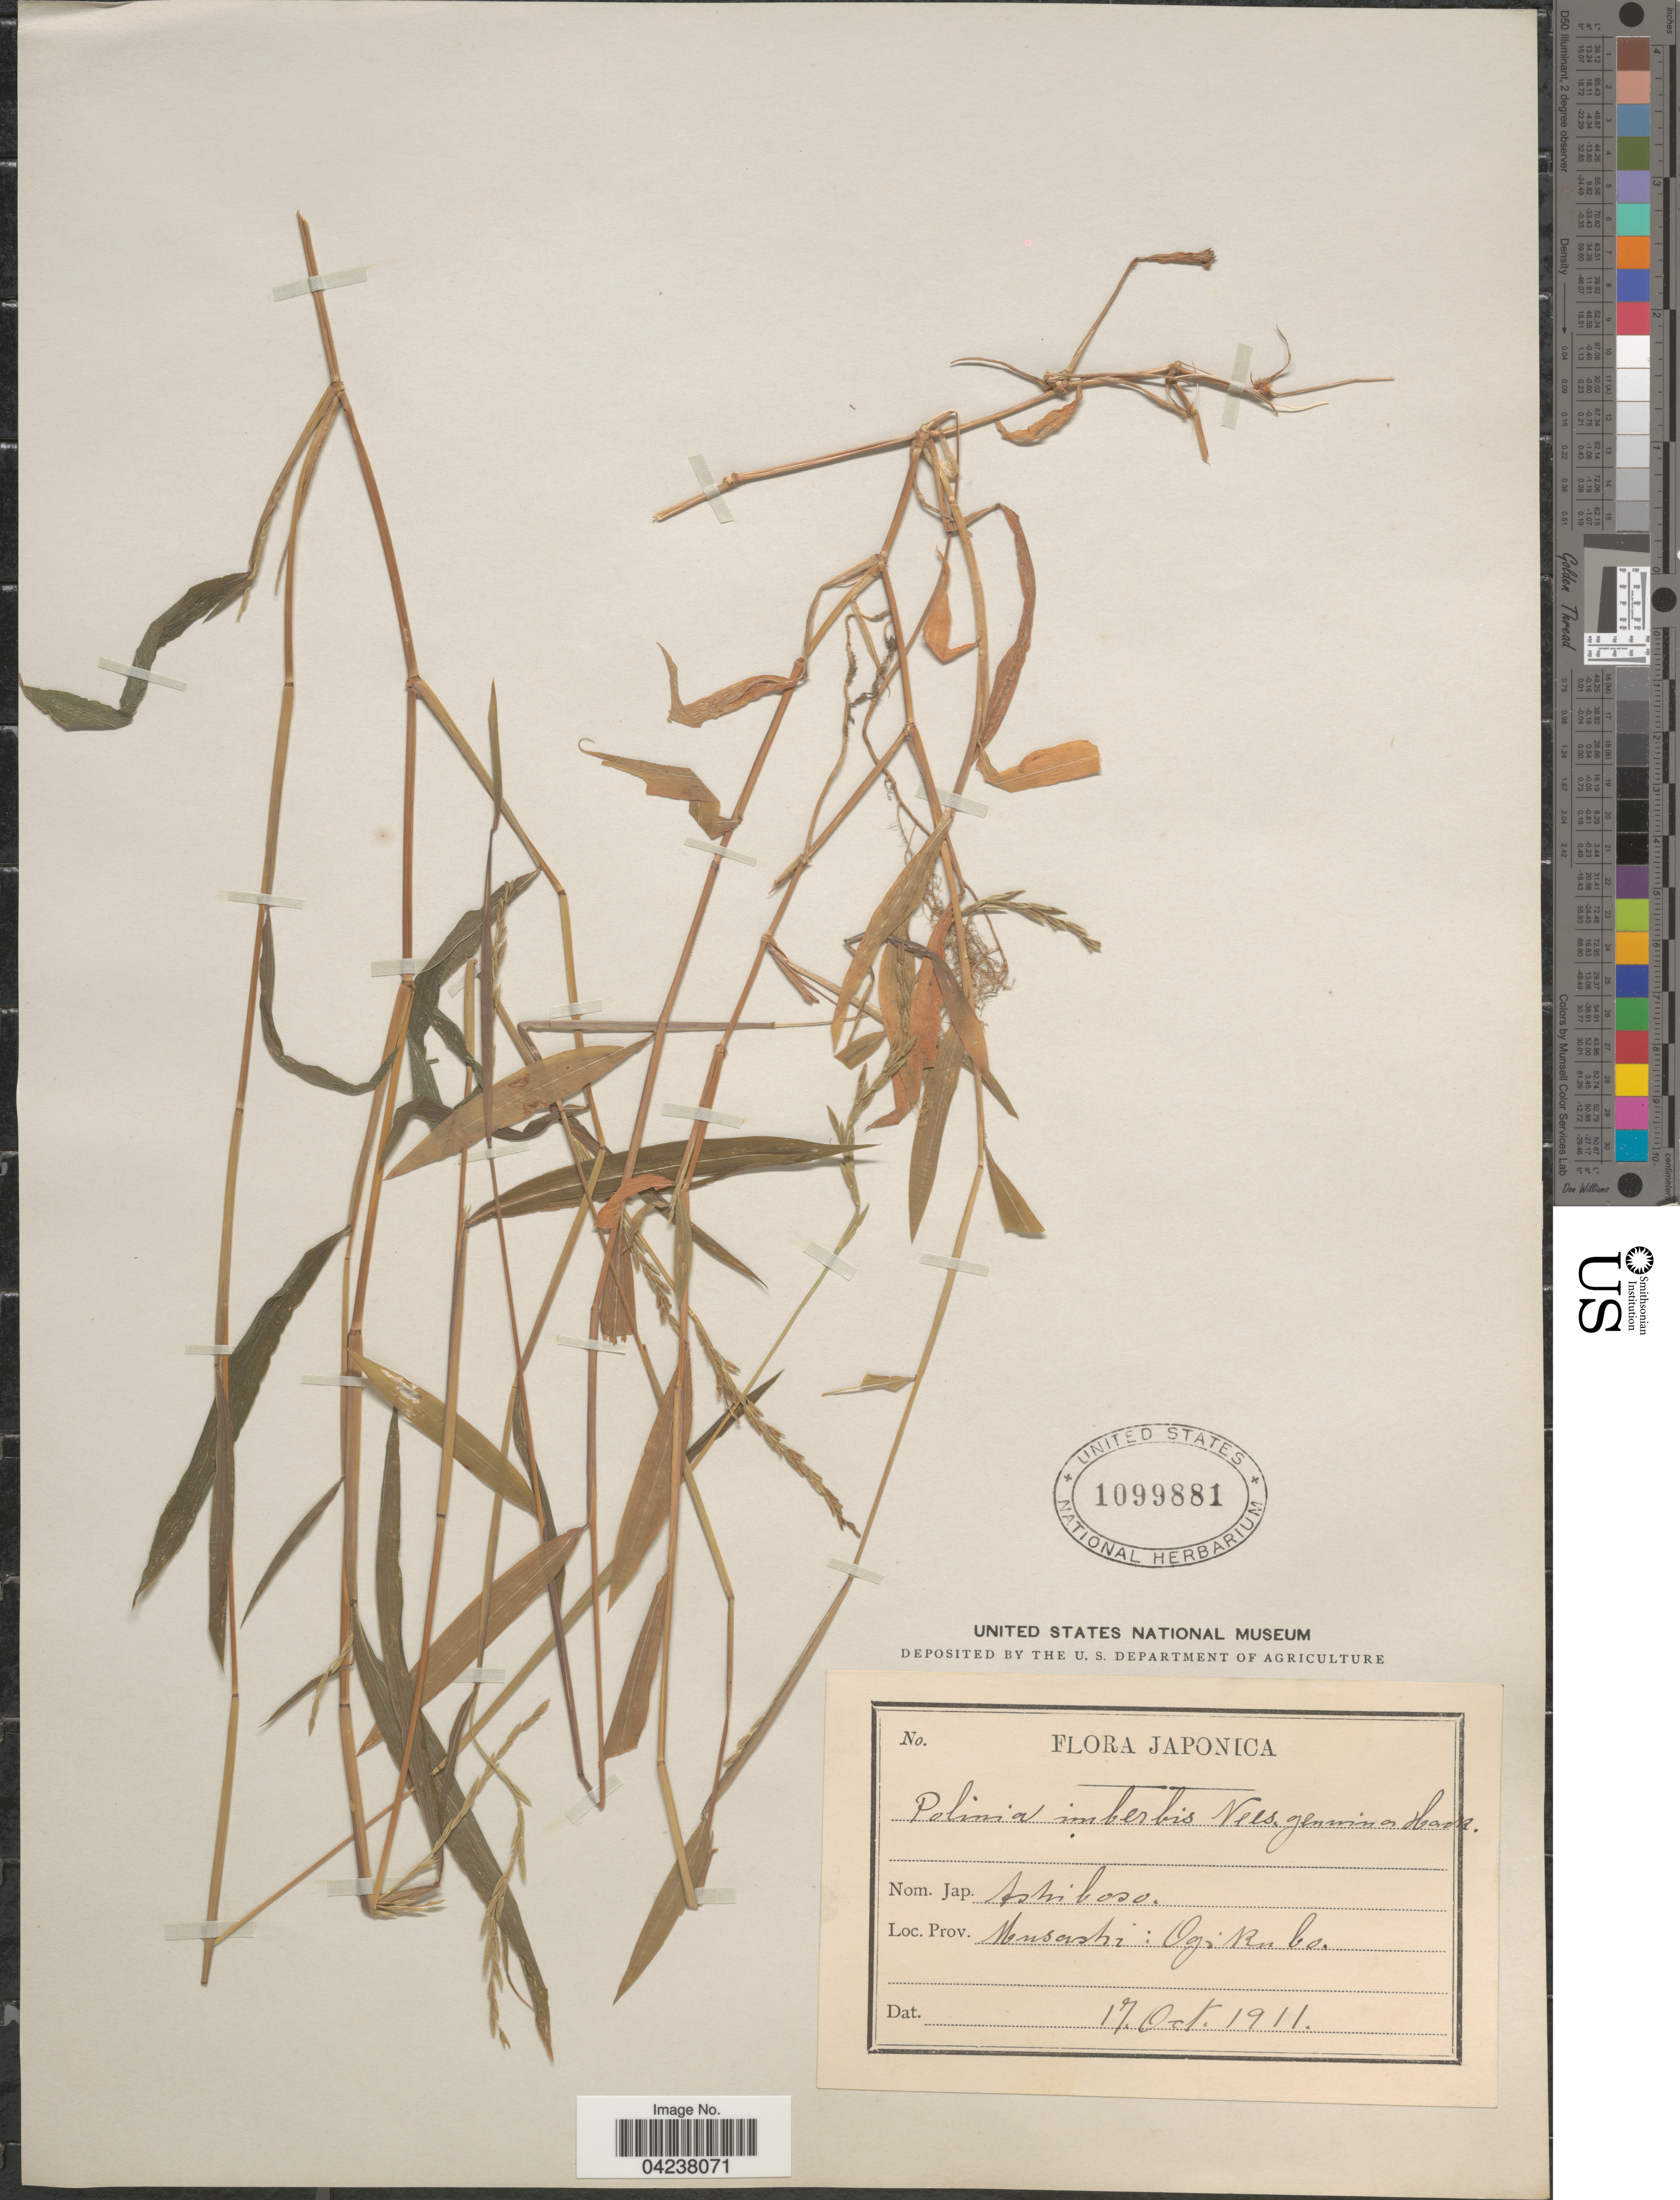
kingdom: Plantae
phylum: Tracheophyta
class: Liliopsida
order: Poales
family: Poaceae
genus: Microstegium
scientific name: Microstegium vimineum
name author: (Trin.) A. Camus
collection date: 1911-10-17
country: Japan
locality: Prov. Musashi: Ogikubo.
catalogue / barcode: US 1099881